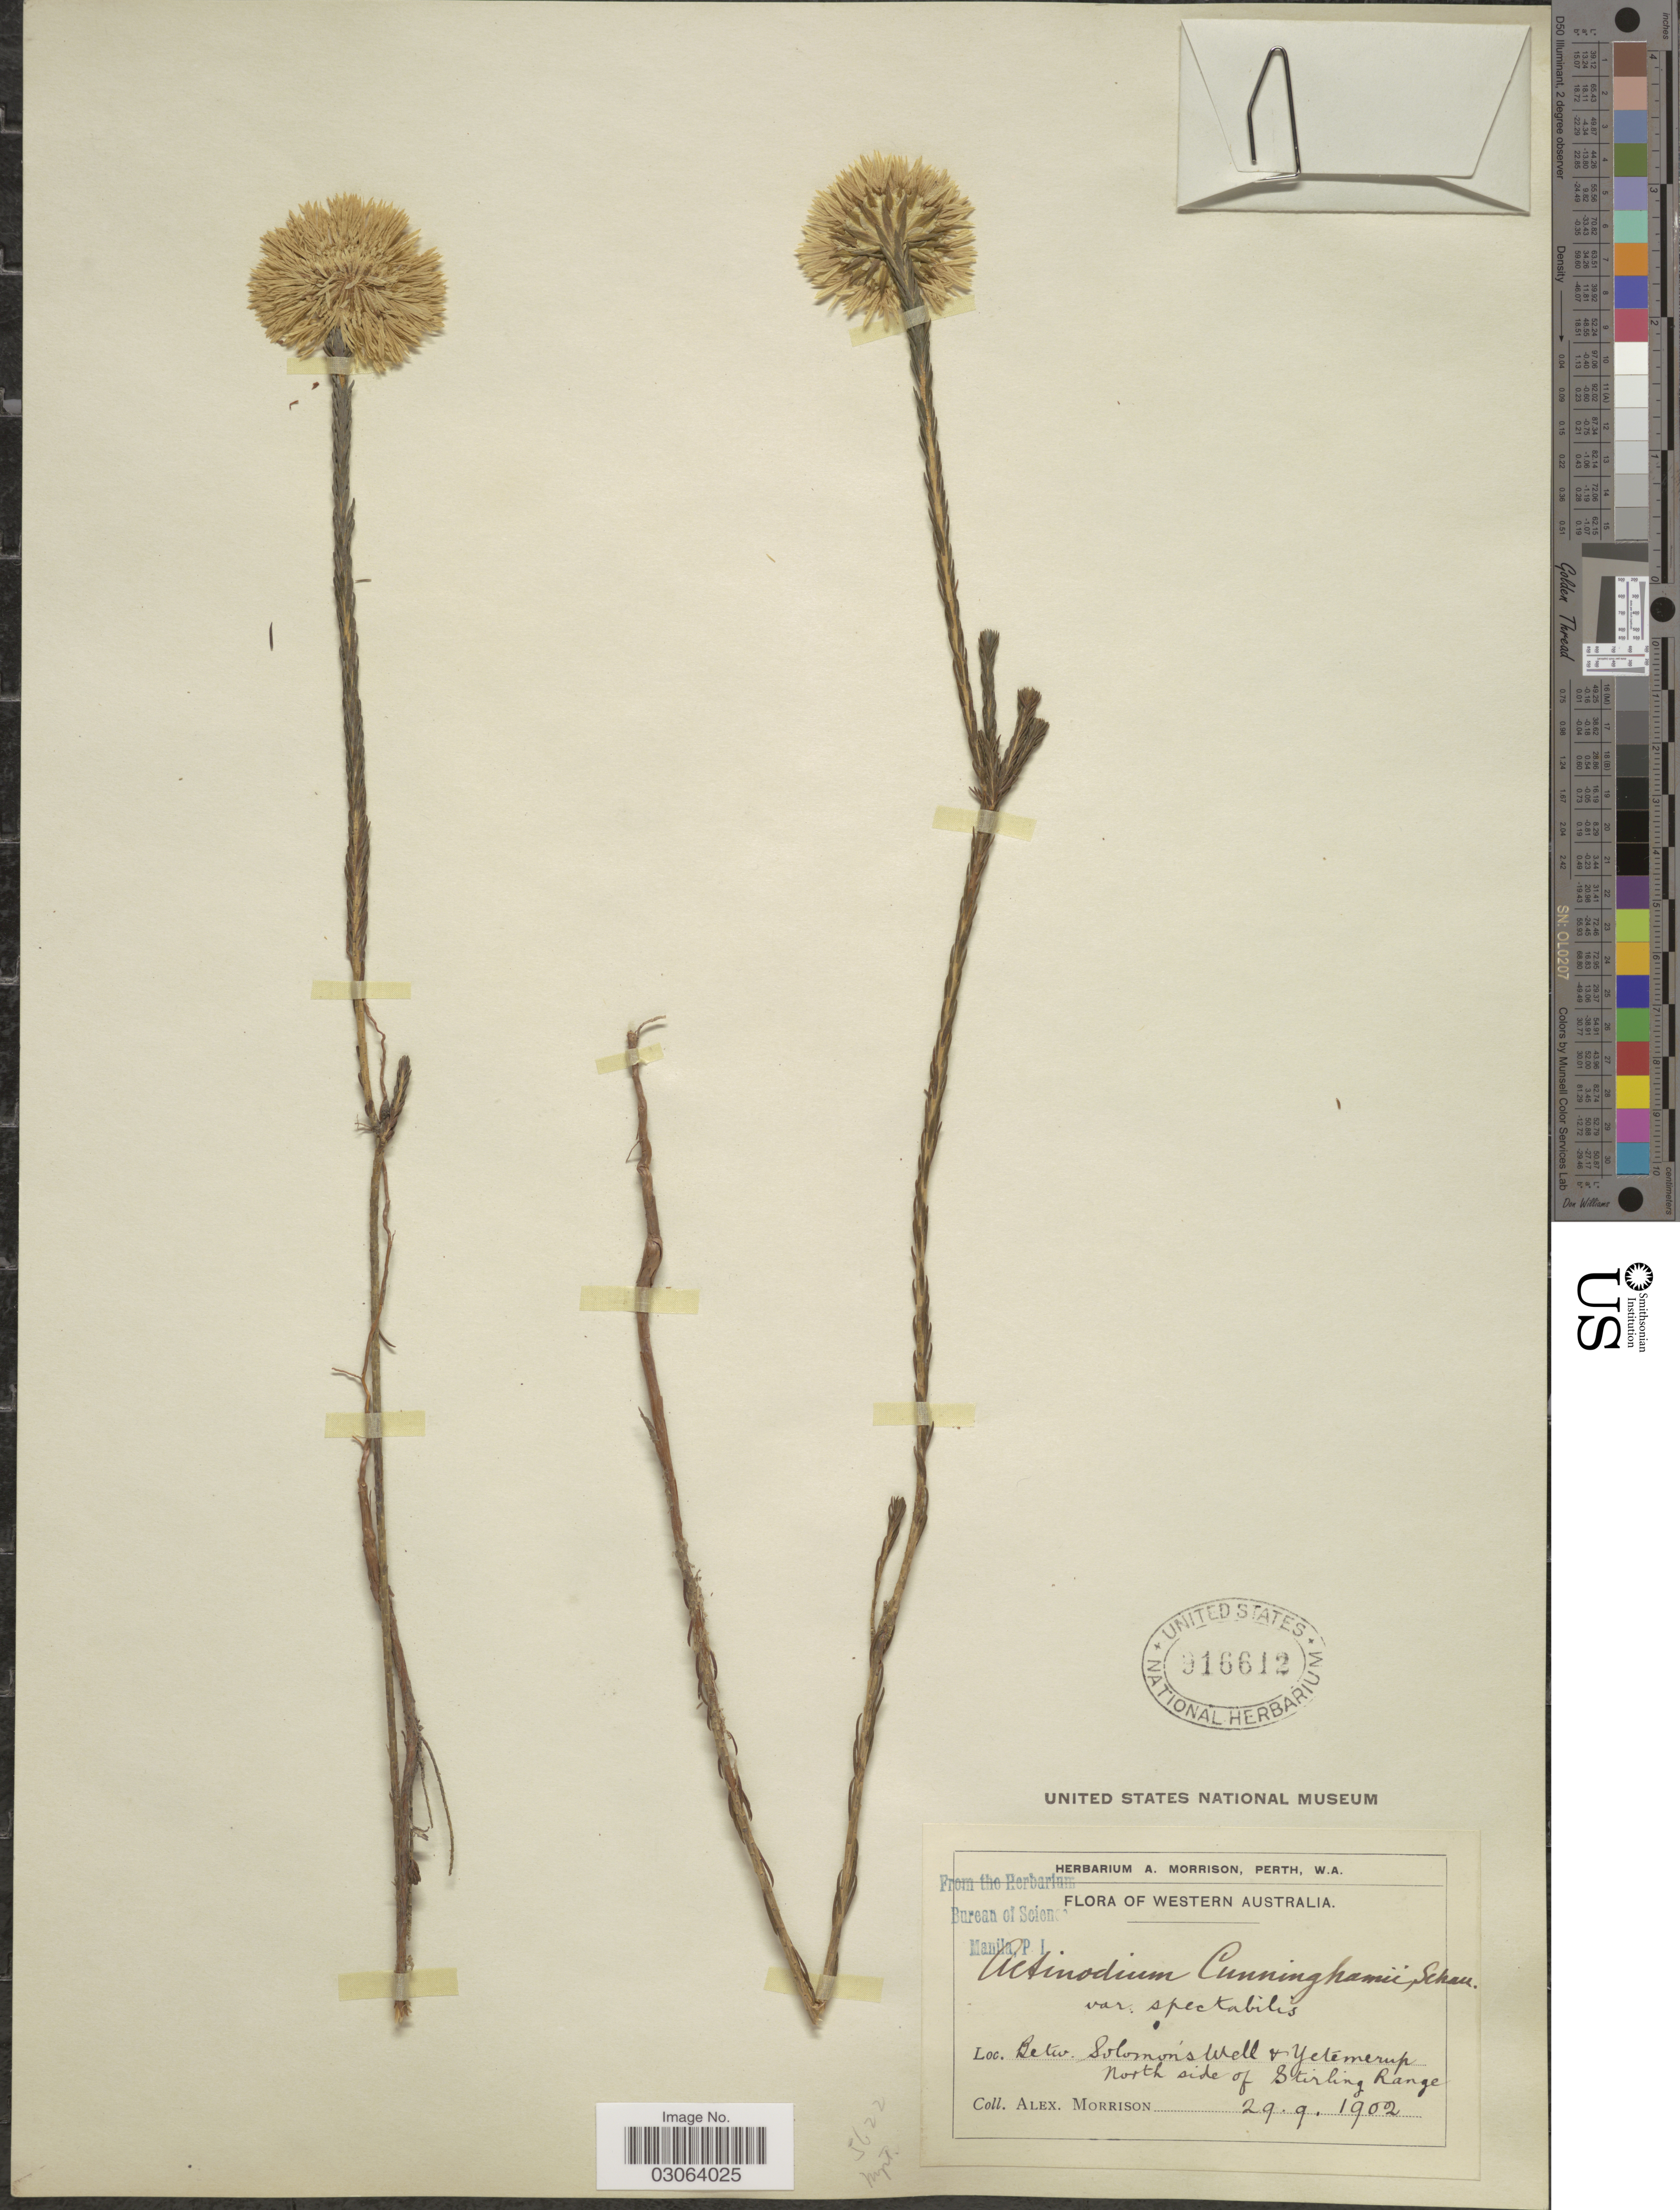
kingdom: Plantae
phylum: Tracheophyta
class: Magnoliopsida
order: Myrtales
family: Myrtaceae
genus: Actinodium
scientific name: Actinodium cunninghamii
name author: Schauer ex Lindl.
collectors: A. Morrison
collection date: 1902-09-29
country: Australia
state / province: Western Australia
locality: Betw. Solomon's Well & Yetemerup, North side of Stirling Range.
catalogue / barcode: US 916612